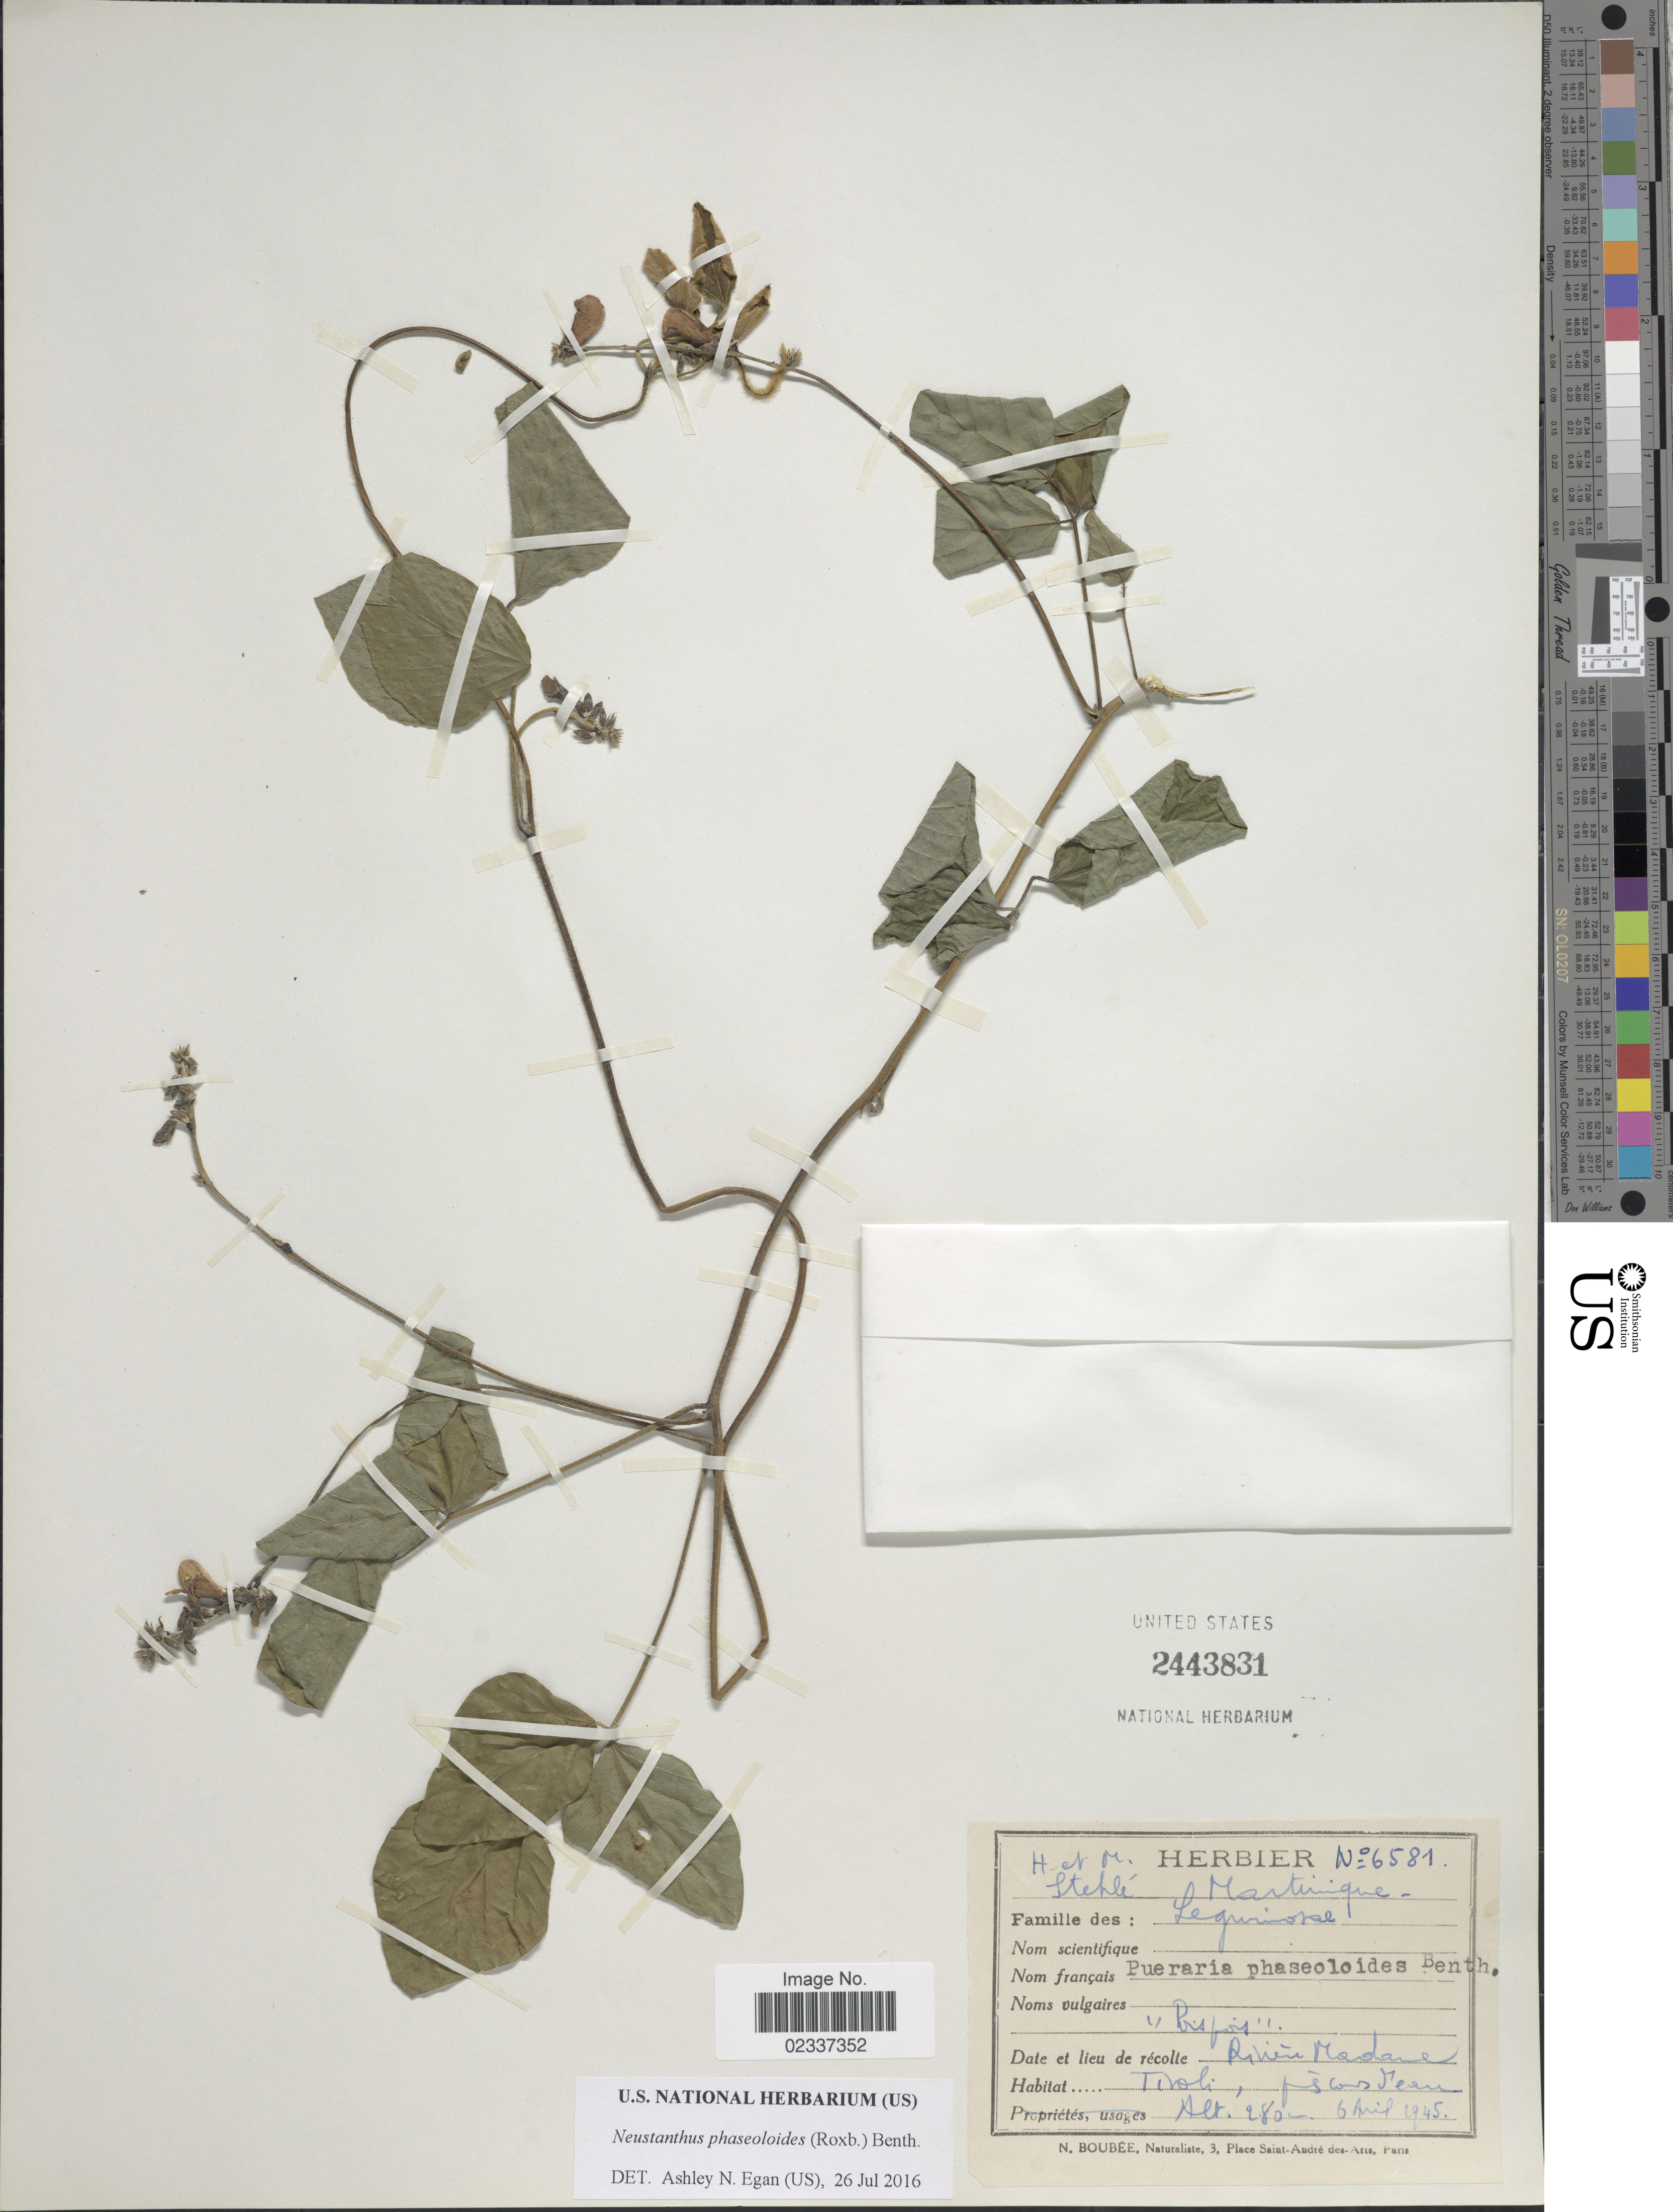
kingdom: Plantae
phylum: Tracheophyta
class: Magnoliopsida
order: Fabales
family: Fabaceae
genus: Neustanthus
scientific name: Neustanthus phaseoloides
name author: (Roxb.) Benth.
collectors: H. Stehlé & M. Stehlé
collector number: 6581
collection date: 1945-04-06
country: Martinique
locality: Riviere Madame, Tivoli.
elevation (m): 280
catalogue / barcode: US 2443831